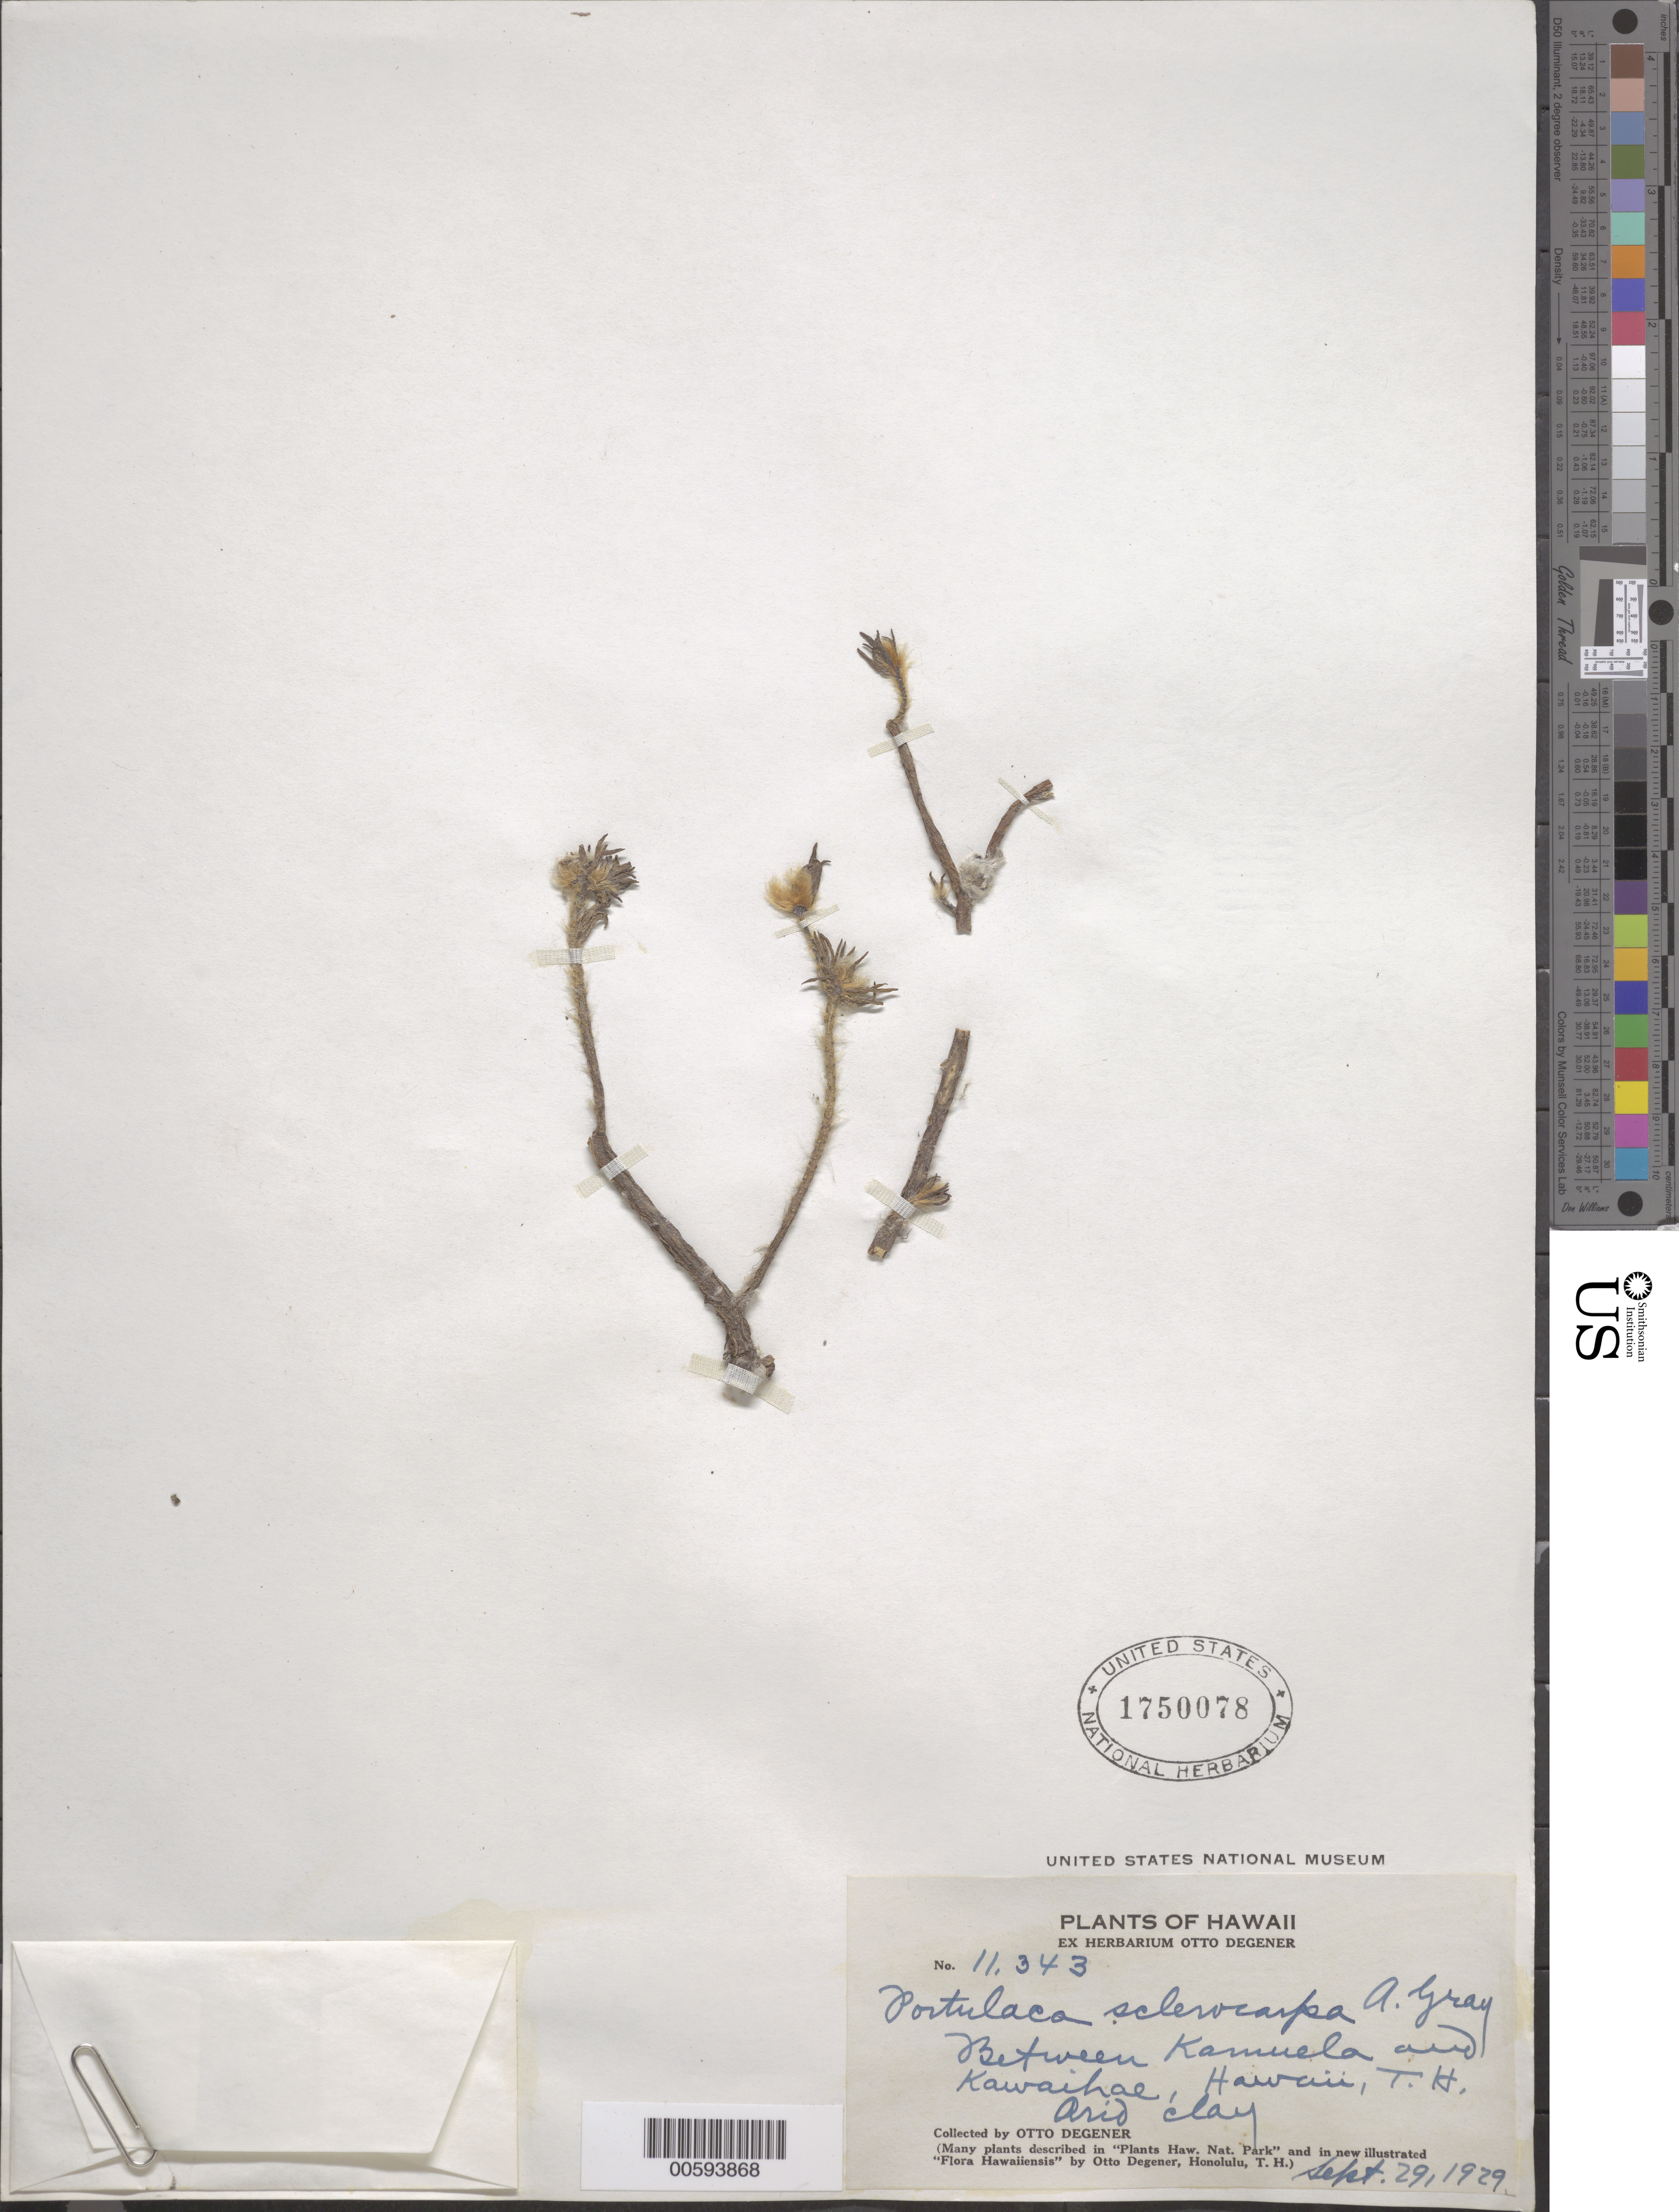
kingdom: Plantae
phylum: Tracheophyta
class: Magnoliopsida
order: Caryophyllales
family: Portulacaceae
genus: Portulaca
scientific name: Portulaca sclerocarpa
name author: A. Gray in Wilkes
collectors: O. Degener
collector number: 11343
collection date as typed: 29 Sep 1929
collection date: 1929-09-29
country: United States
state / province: Hawaii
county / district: Hawaii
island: Hawaii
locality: Between Kamuela and Kawaihae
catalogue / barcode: US 1750078